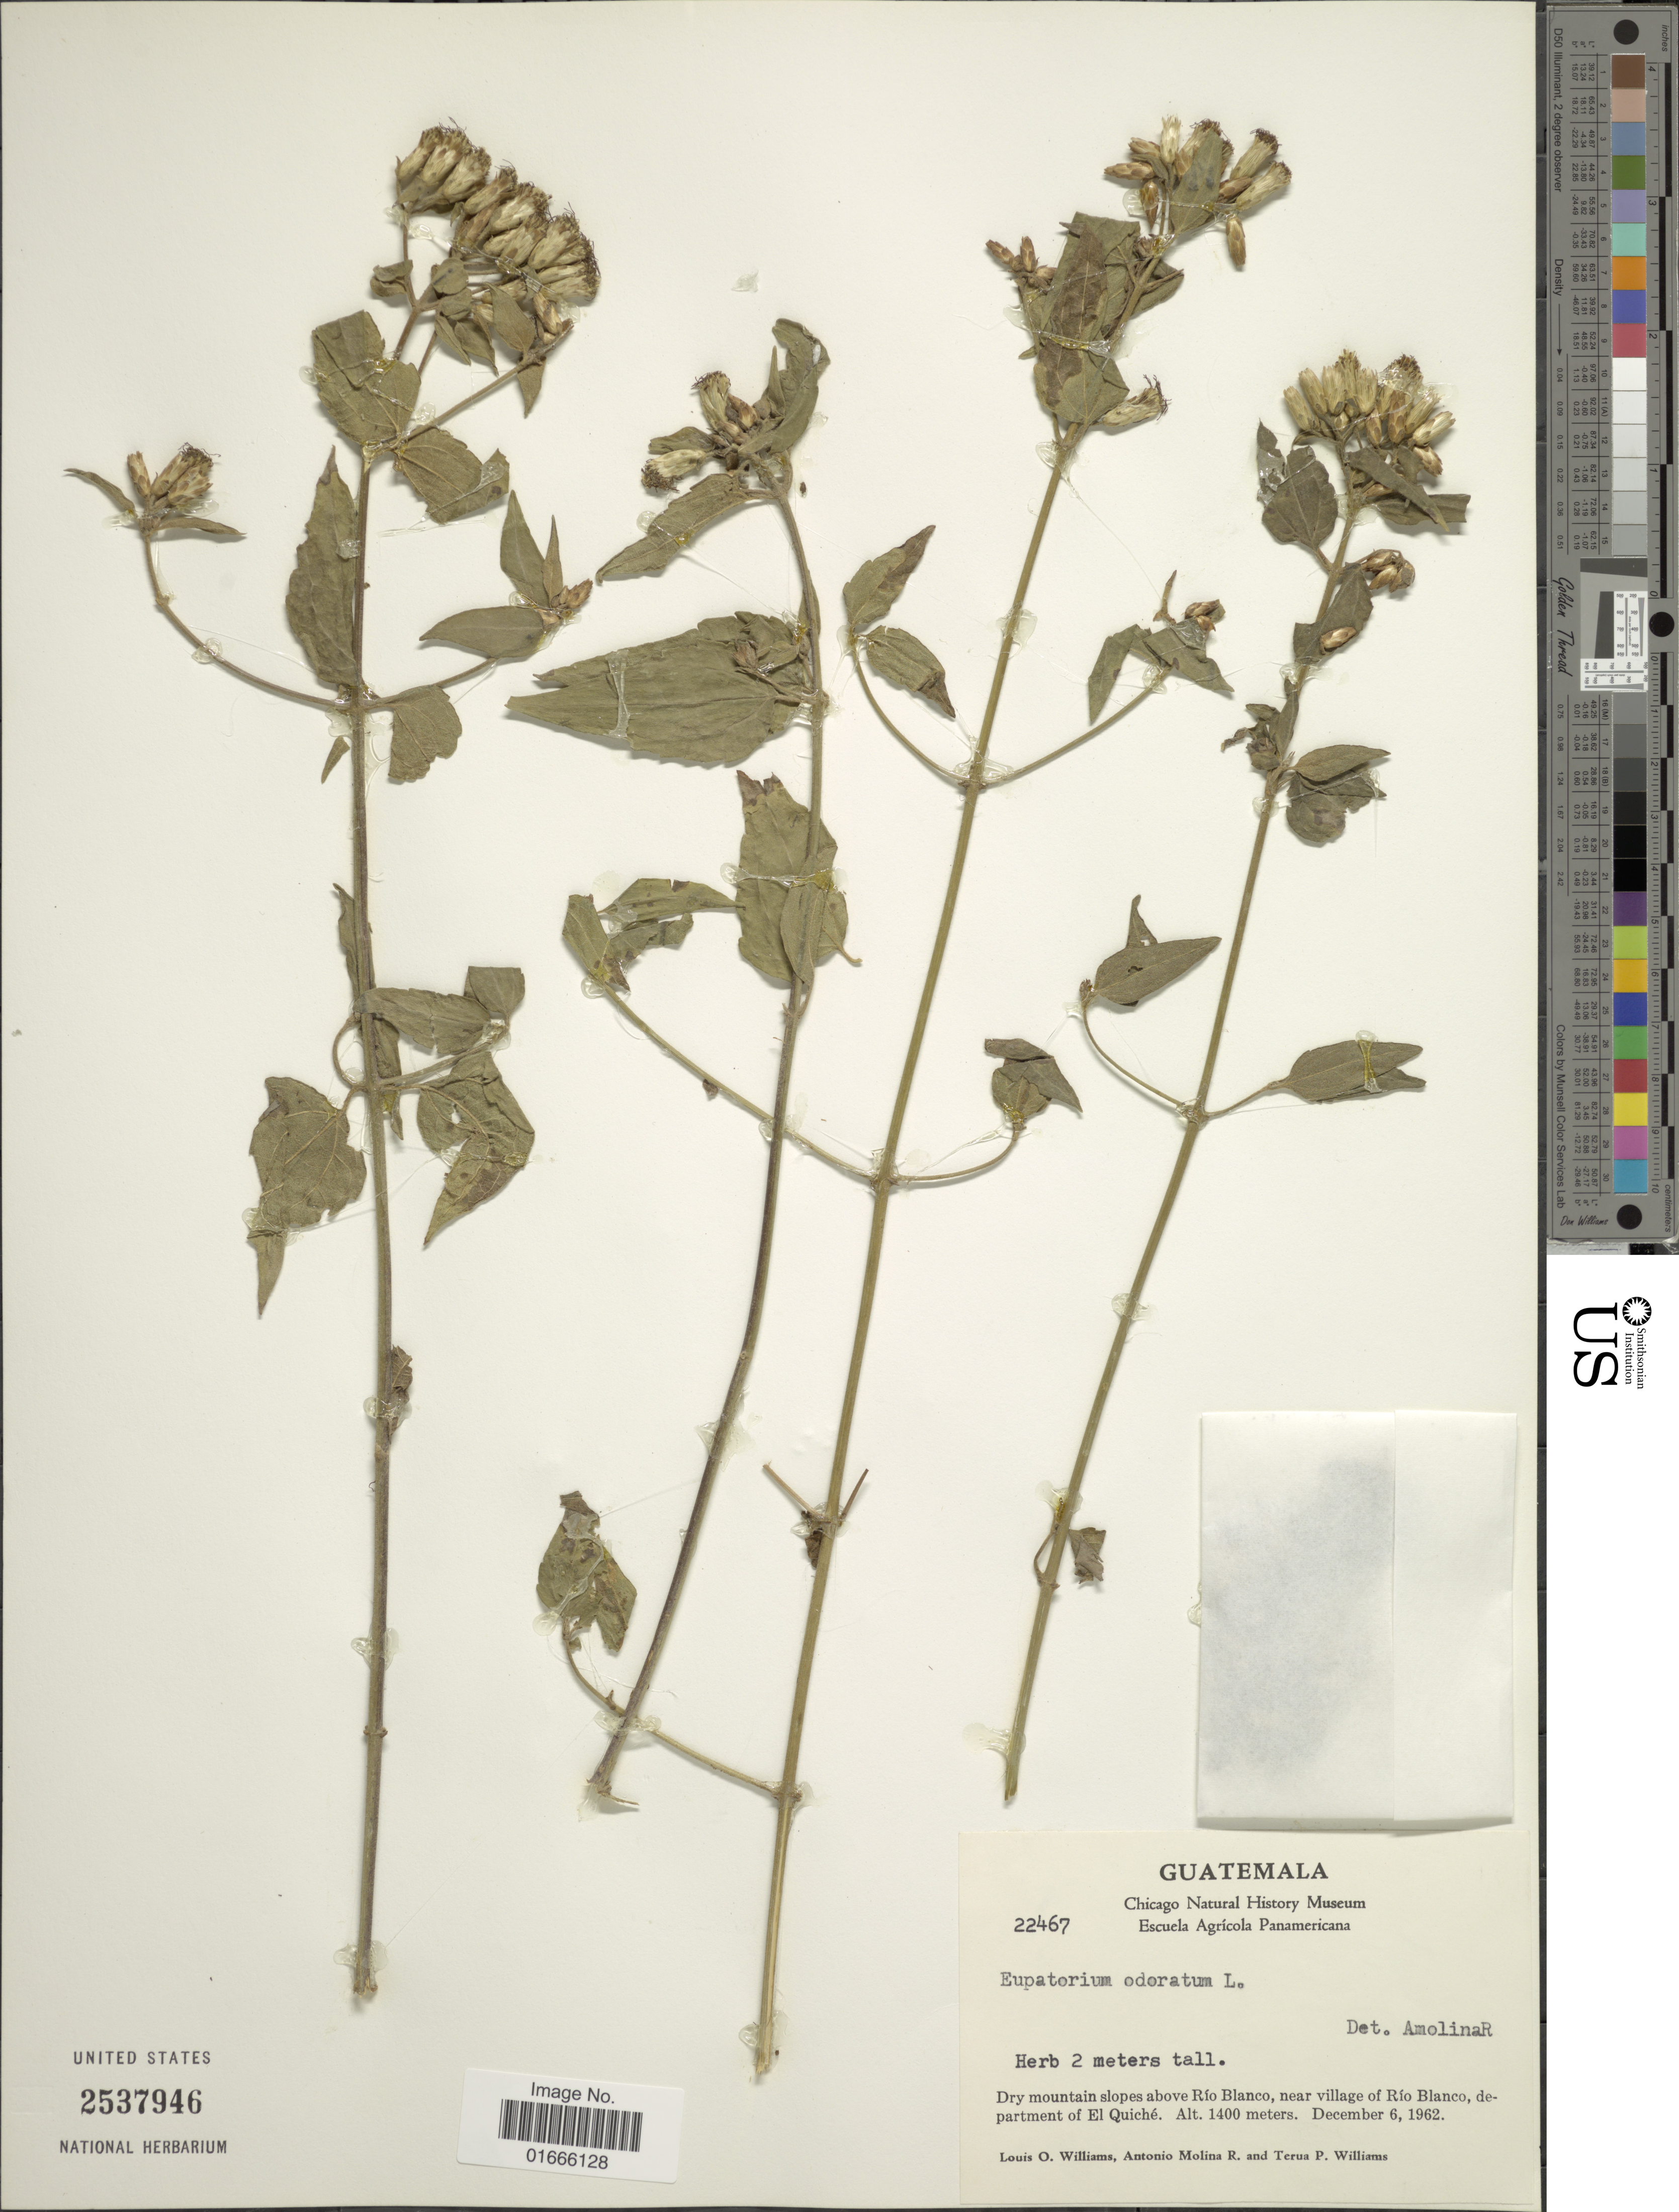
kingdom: Plantae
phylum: Tracheophyta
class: Magnoliopsida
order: Asterales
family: Asteraceae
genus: Chromolaena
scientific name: Chromolaena odorata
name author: (L.) R.M. King & H. Rob.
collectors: L. O. Williams, A. Molina R. & T. P. Williams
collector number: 22467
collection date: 1962-12-06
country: Guatemala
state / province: El Quiché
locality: Above Rio Blanco, near village of Rio Blanco, department of El Quiche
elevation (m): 1400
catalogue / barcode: US 2537946